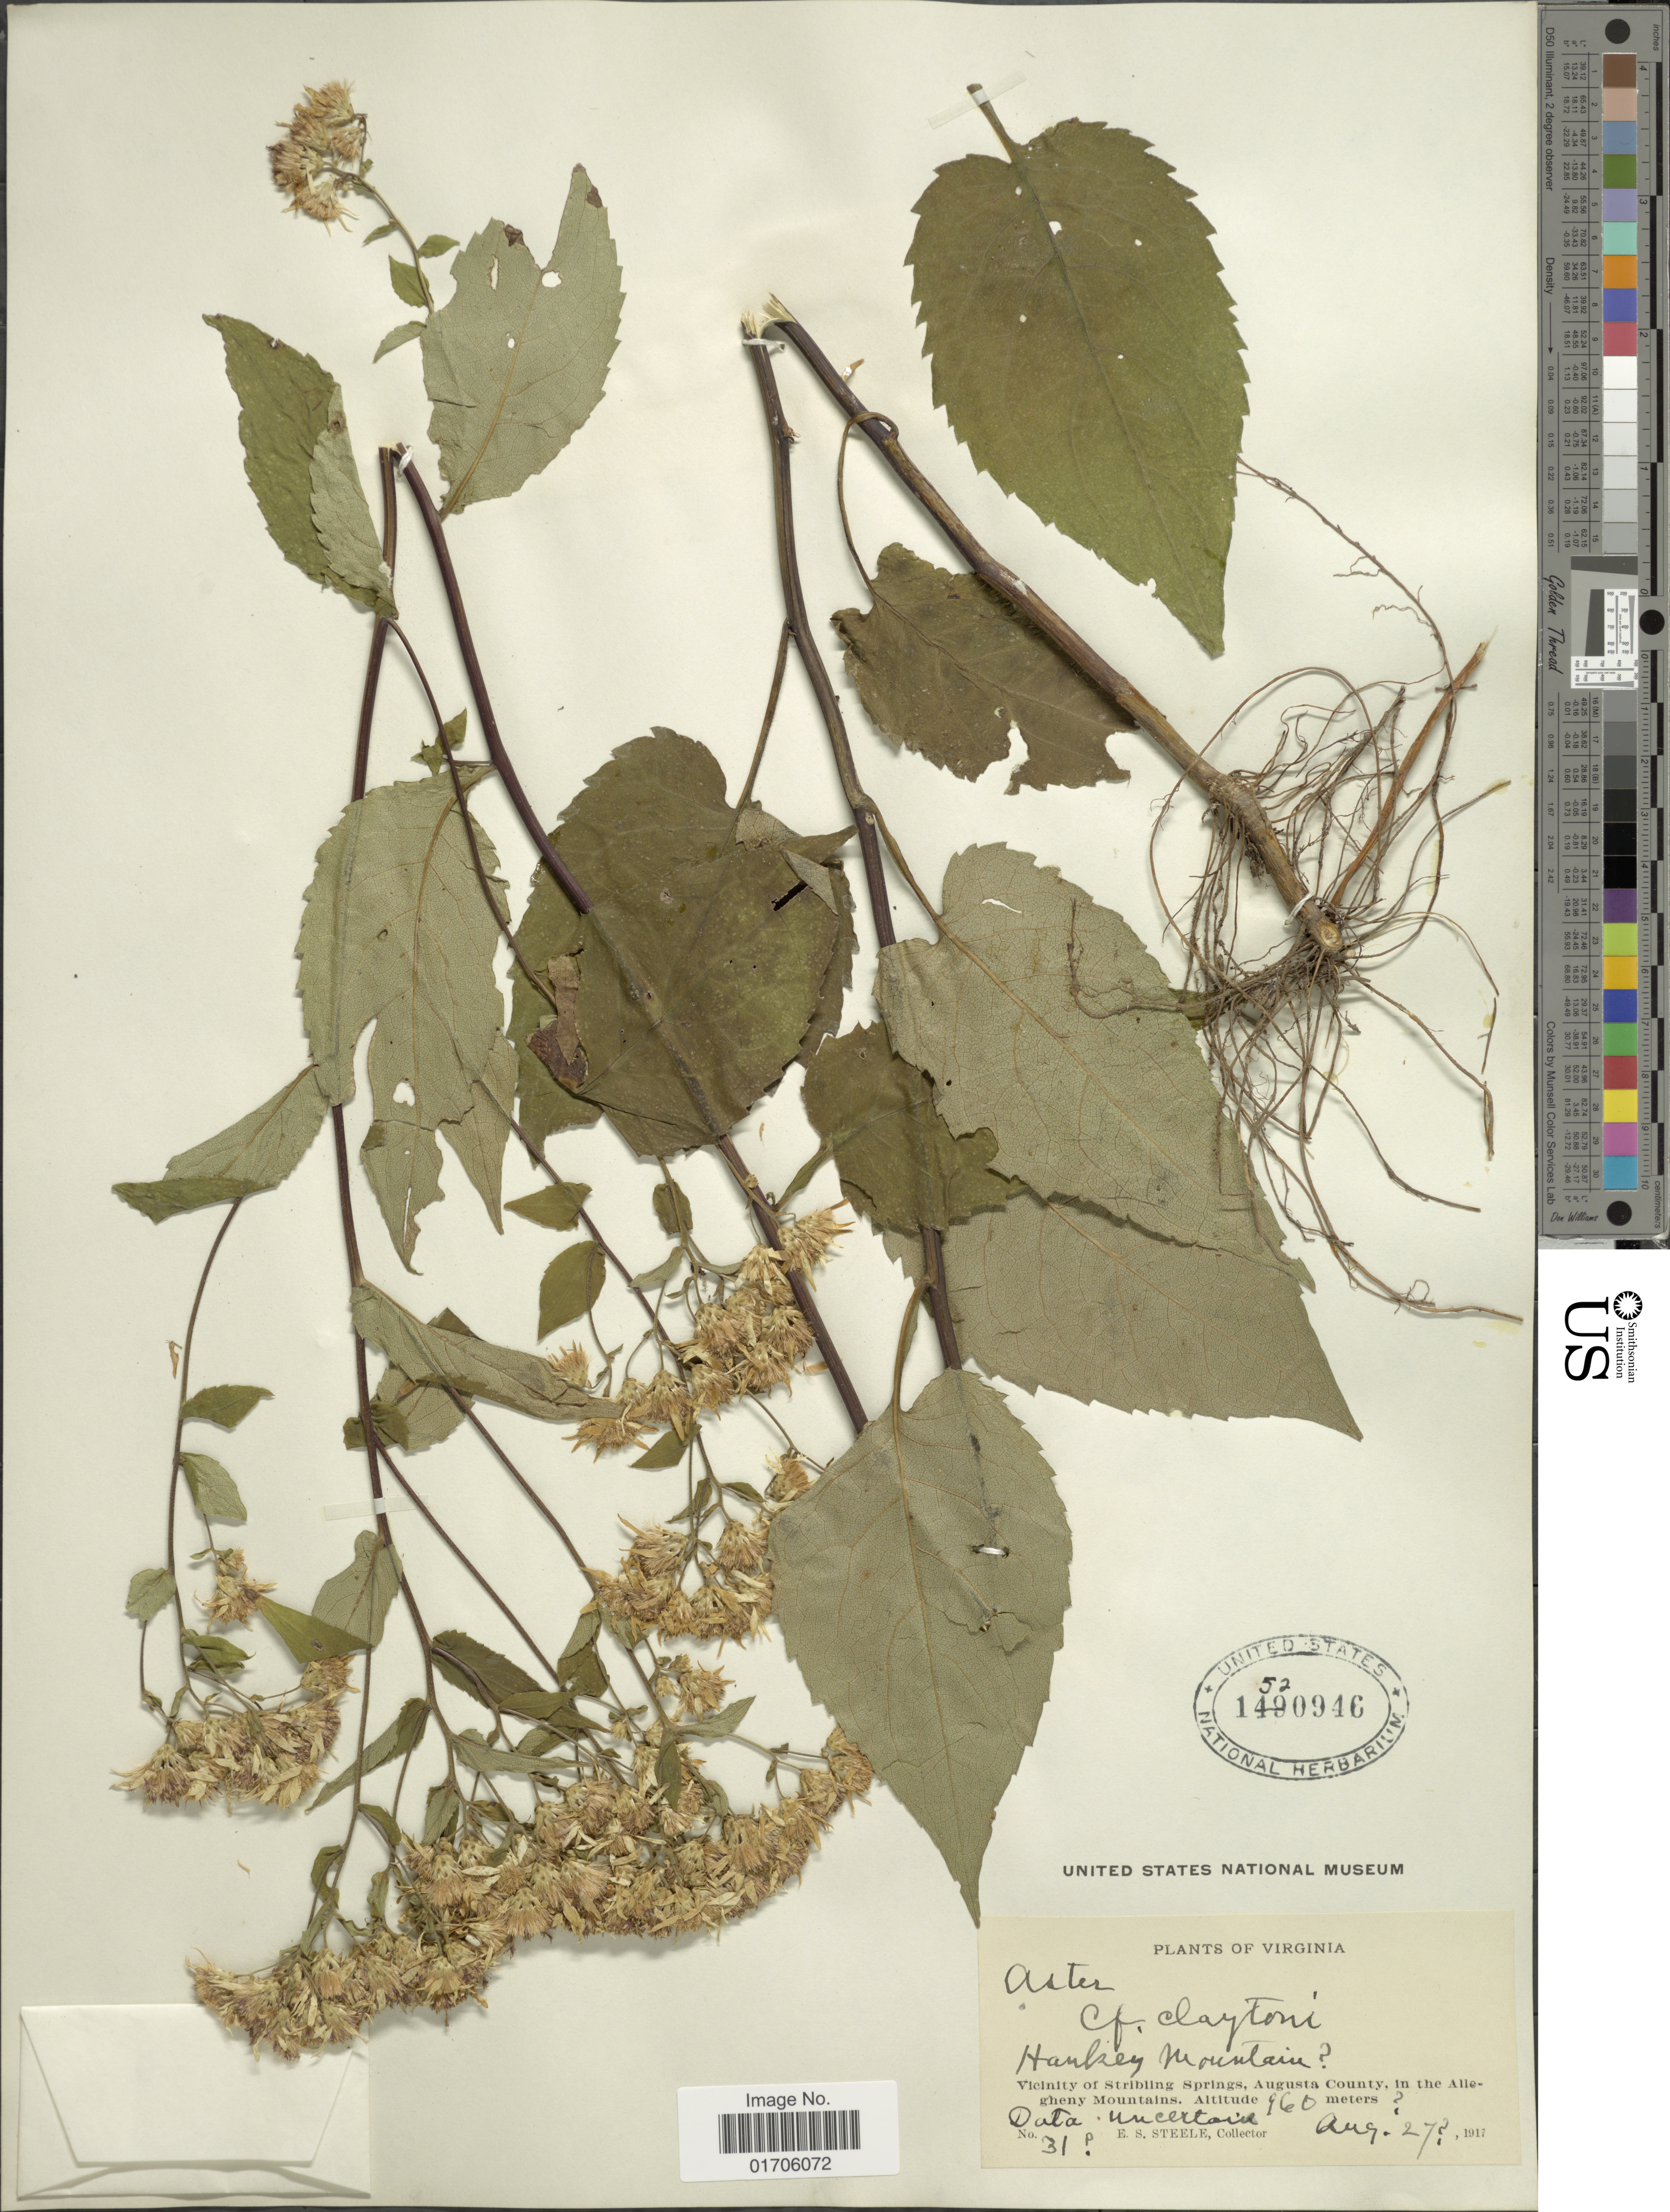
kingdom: Plantae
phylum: Tracheophyta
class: Magnoliopsida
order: Asterales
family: Asteraceae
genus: Aster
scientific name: Aster claytonii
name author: E.S. Burgess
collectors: E. Steele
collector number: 31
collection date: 1917-08-27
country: United States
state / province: Virginia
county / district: Augusta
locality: Virginia. Hankey Mountain? Vicinity of Stribling Springs, Augusta County, in the Allegheny Mountains.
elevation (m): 960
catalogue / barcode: US 1520946